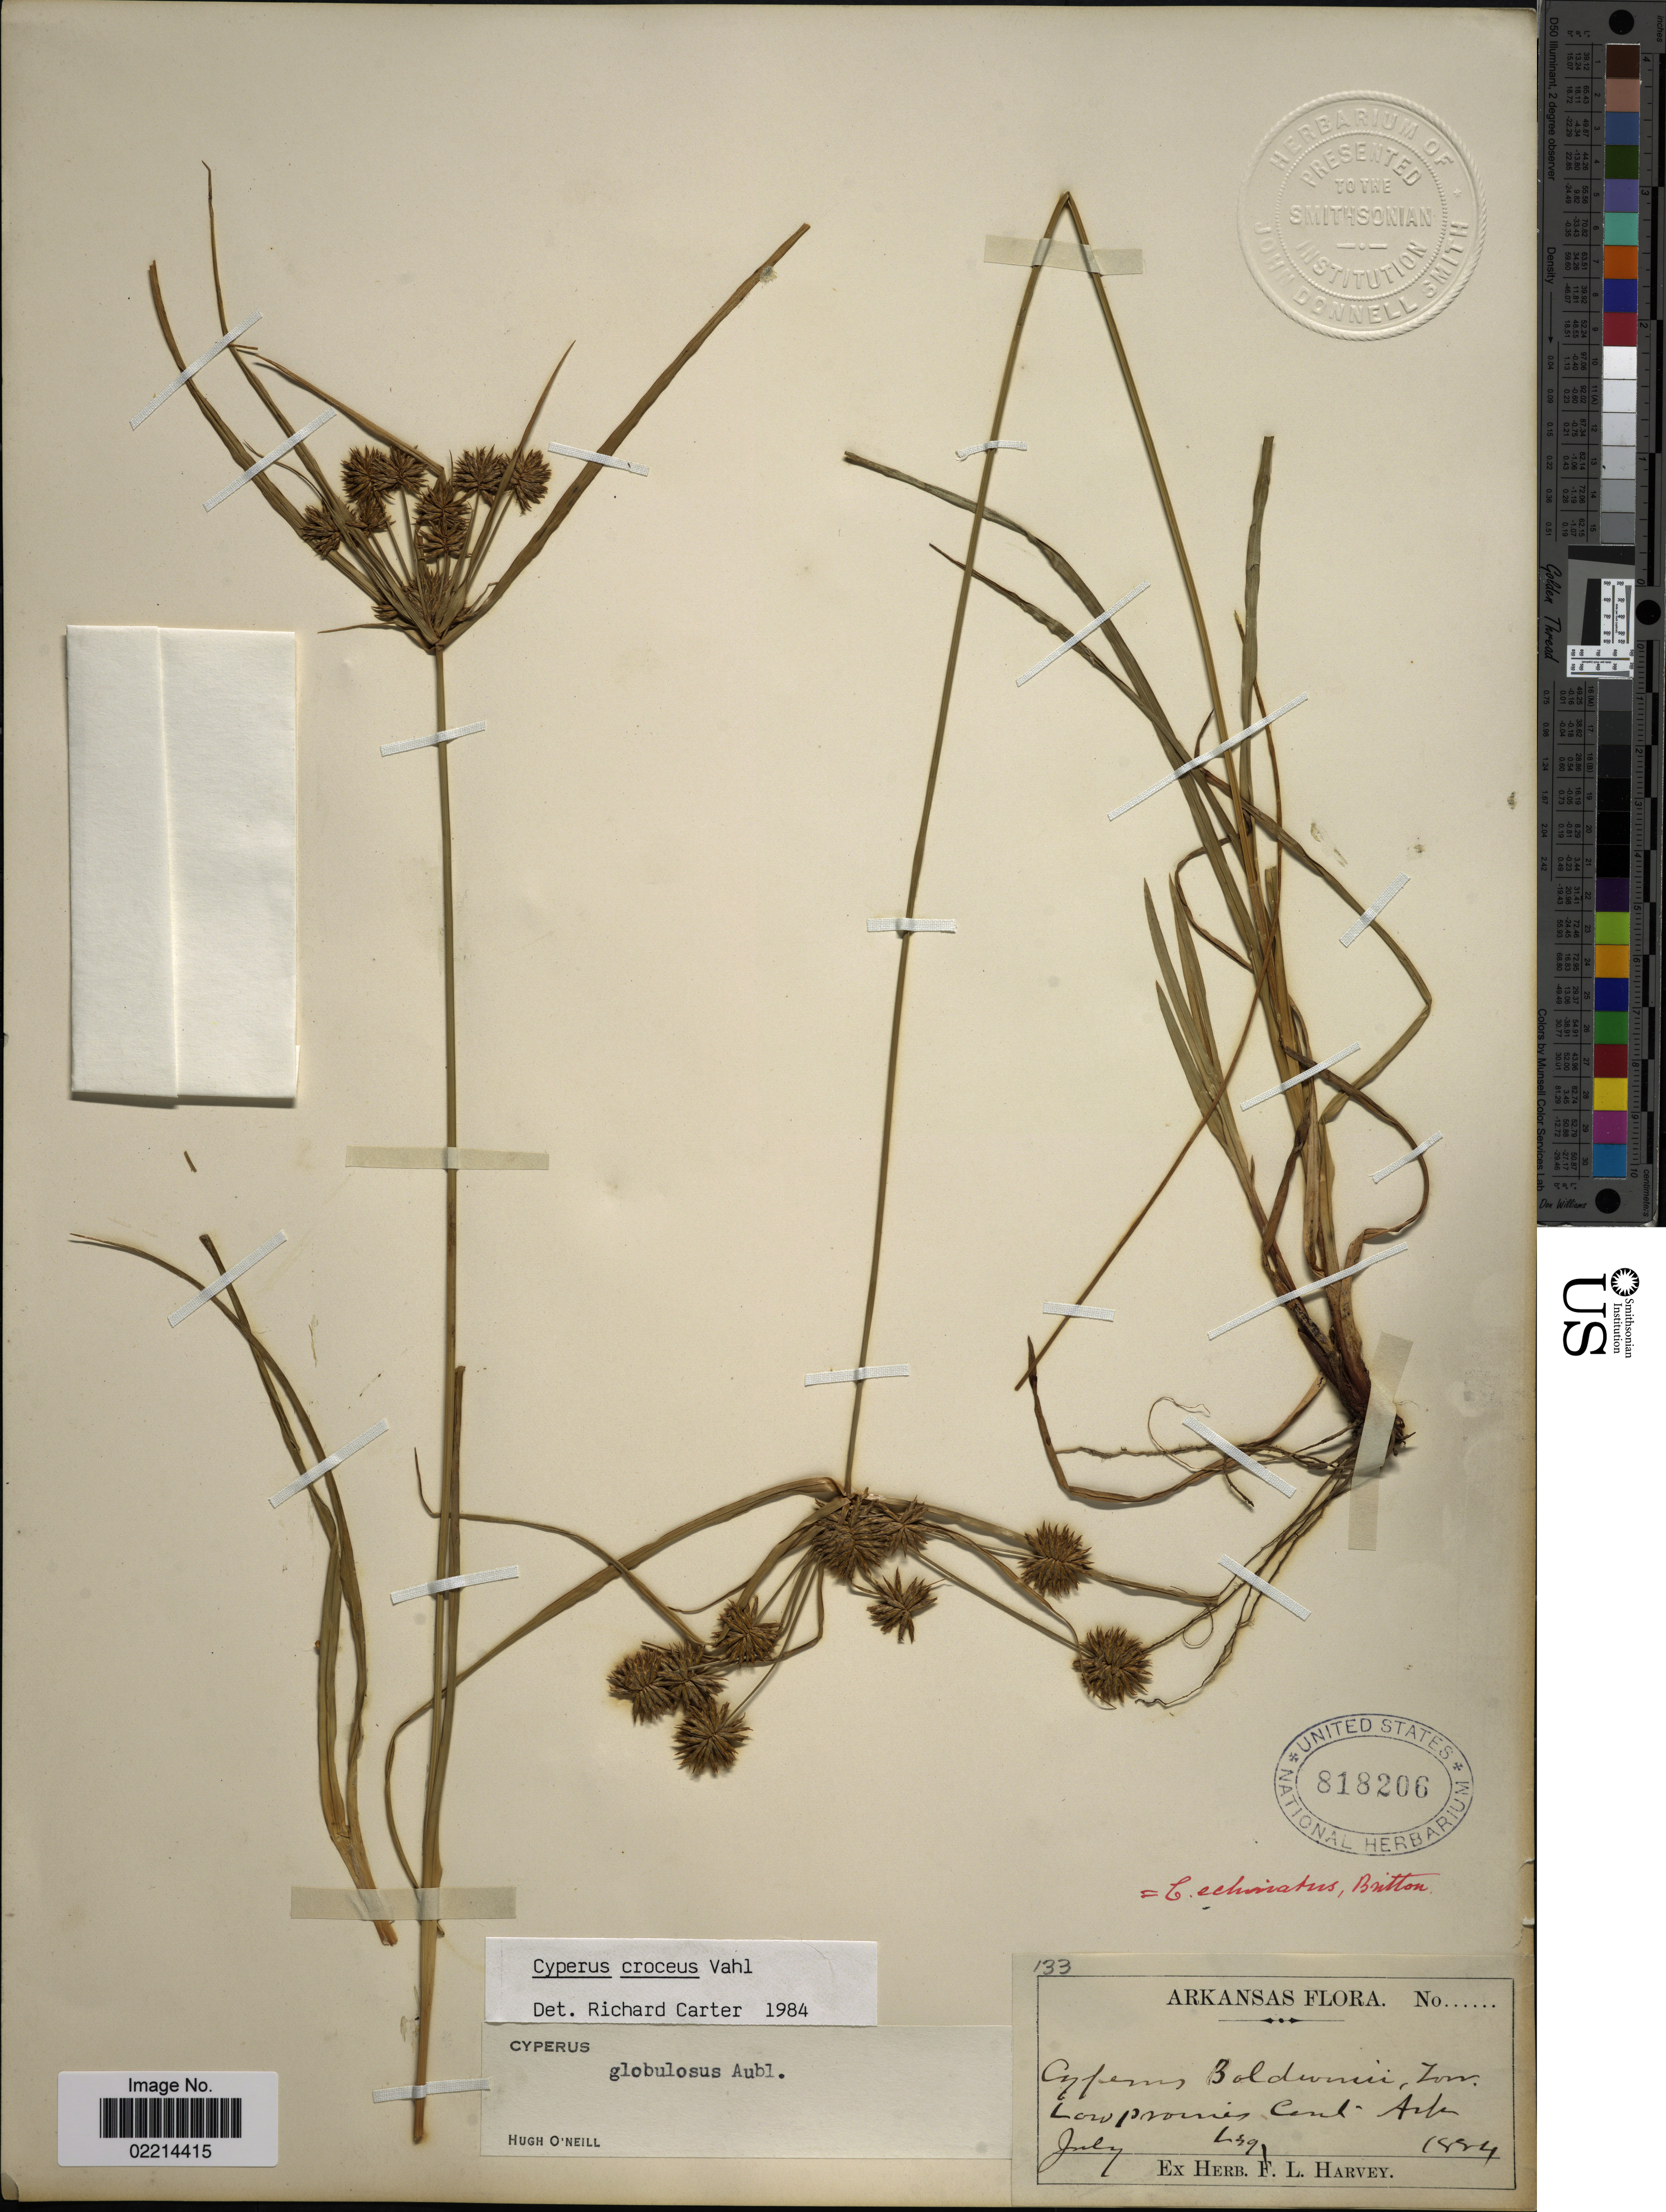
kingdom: Plantae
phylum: Tracheophyta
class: Liliopsida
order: Poales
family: Cyperaceae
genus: Cyperus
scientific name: Cyperus croceus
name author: Vahl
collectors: F. L. Harvey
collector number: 133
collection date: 1884-07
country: United States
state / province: Arkansas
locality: Low prairies, Cent. Ark.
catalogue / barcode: US 818206